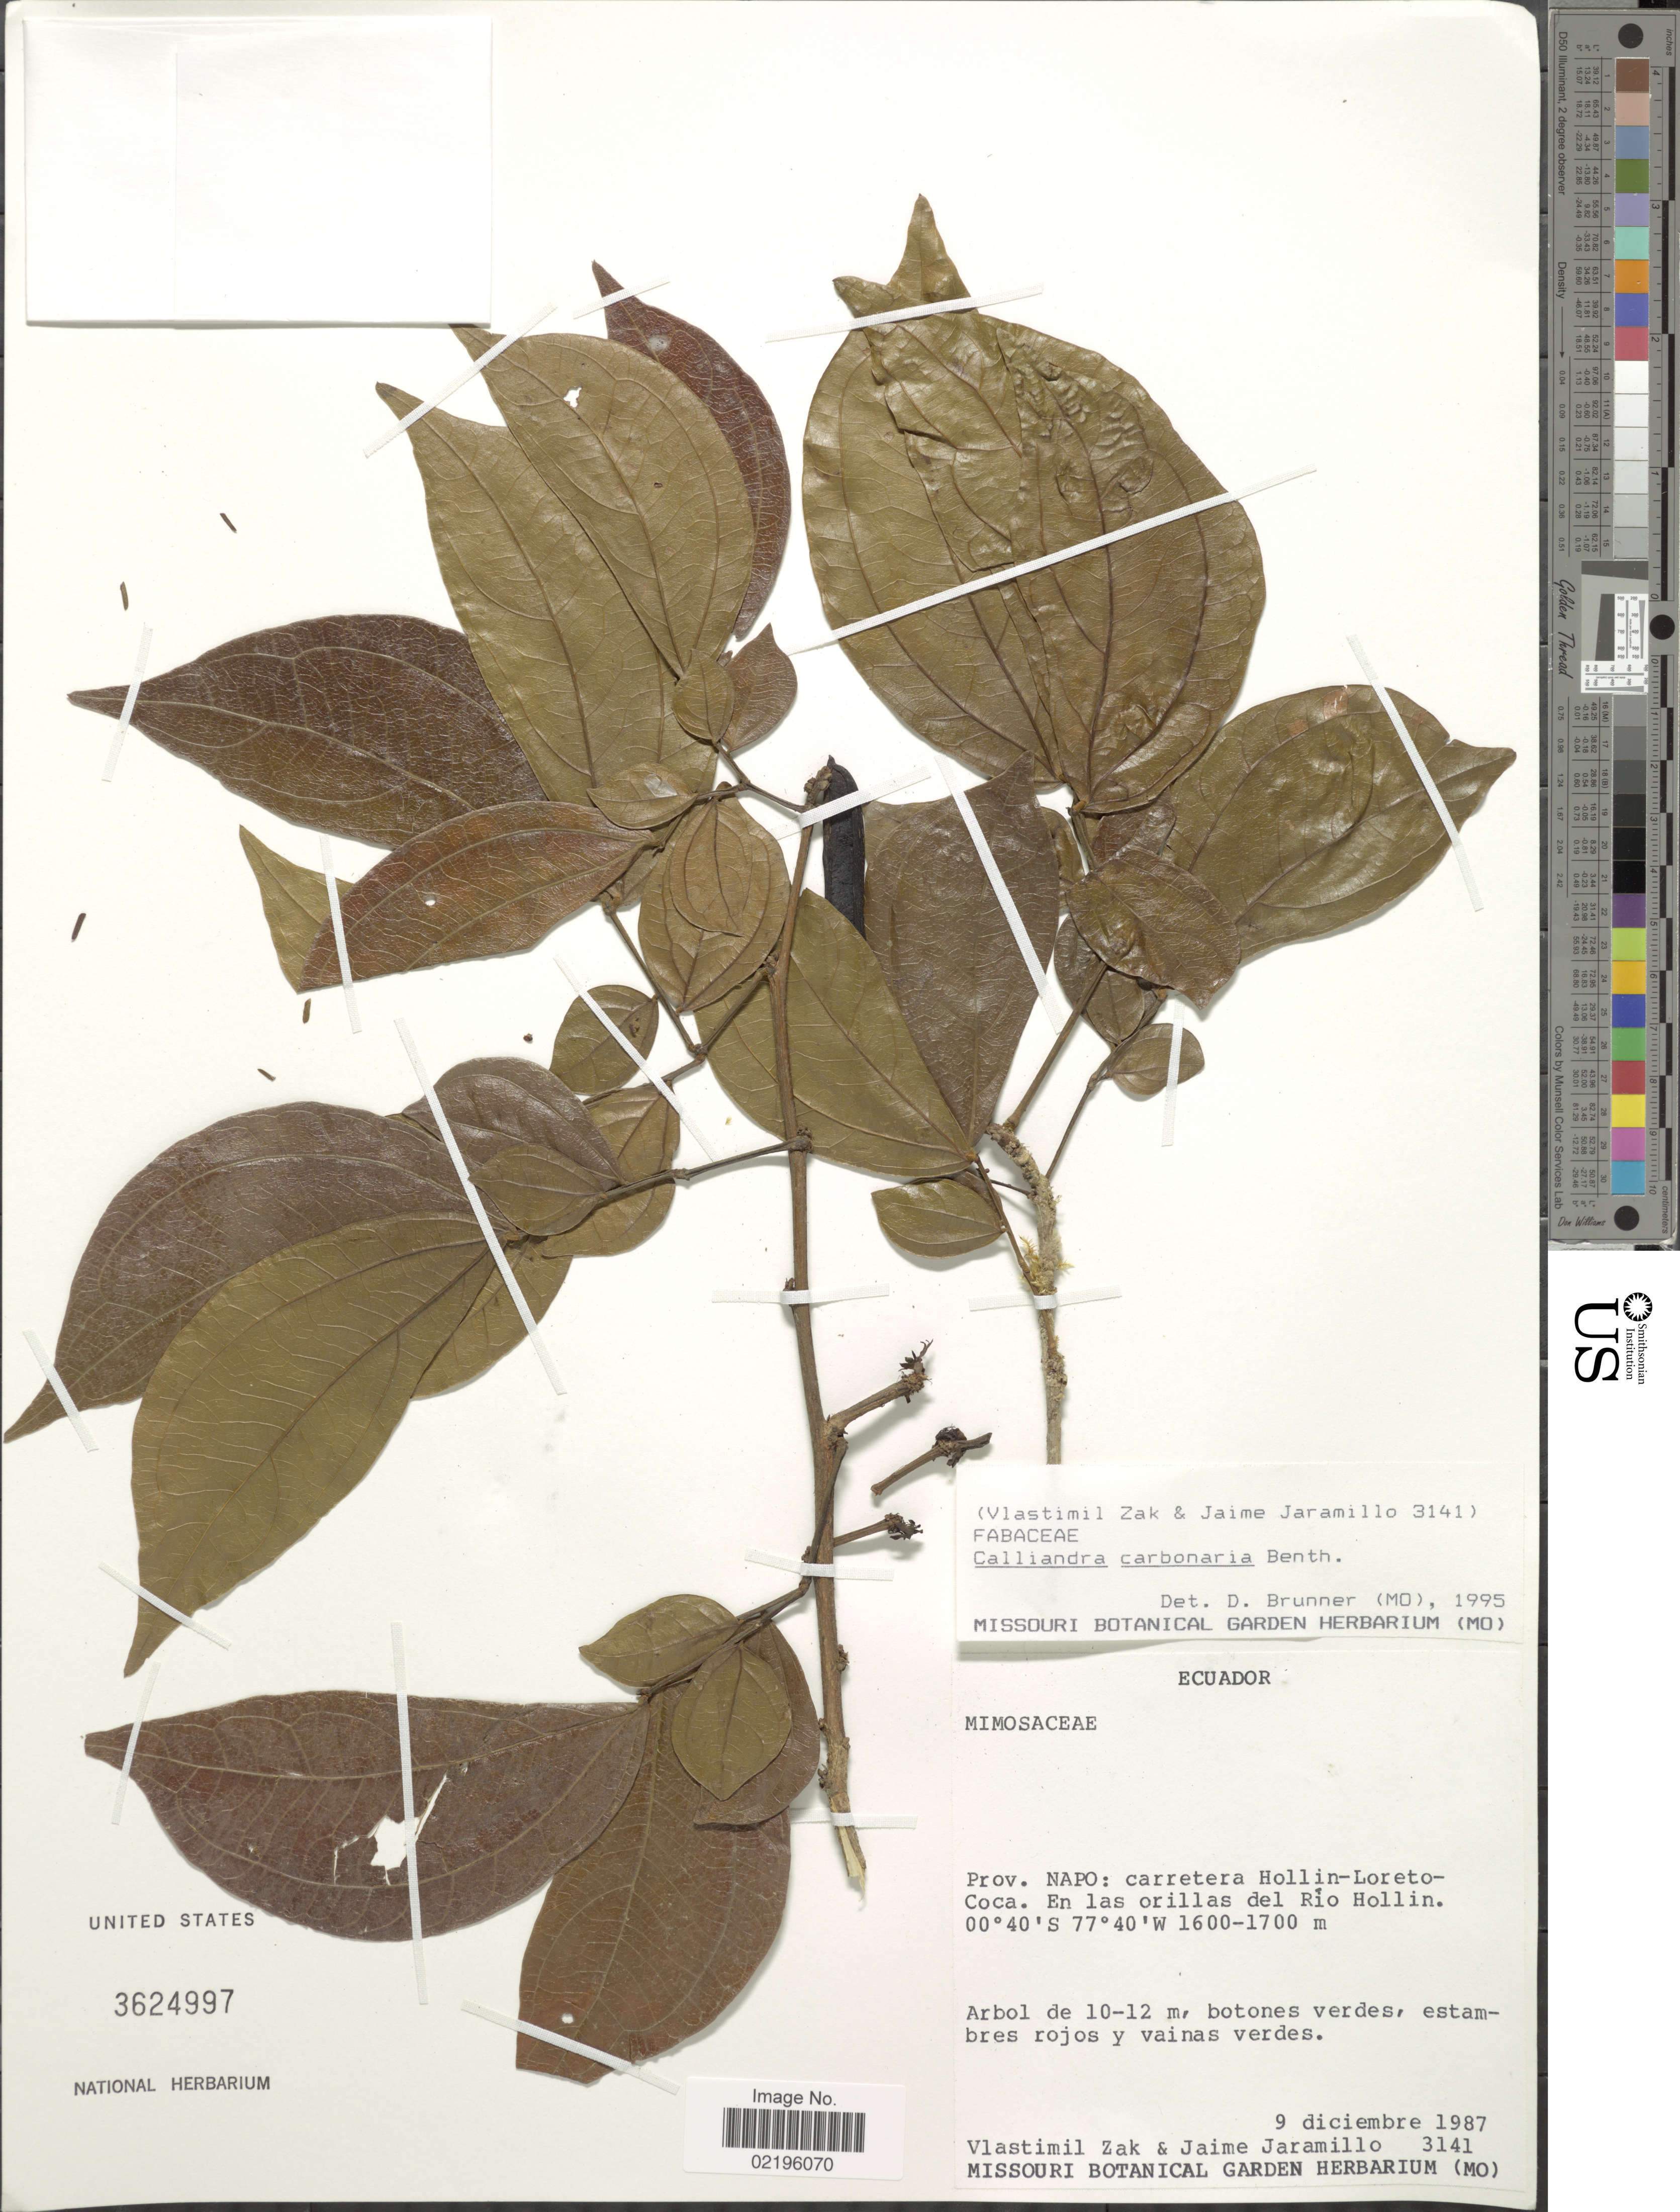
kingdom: Plantae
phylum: Tracheophyta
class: Magnoliopsida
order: Fabales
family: Fabaceae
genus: Calliandra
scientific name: Calliandra trinervia var. carbonaria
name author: (Benth.) Barneby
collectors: V. Zak & J. Jaramillo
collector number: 3141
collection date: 1987-12-09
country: Ecuador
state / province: Napo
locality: Prov. Napo: carretera Hollin- Loreto- Cocs. En las orillas del Rio Hollin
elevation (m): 1600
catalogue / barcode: US 3624997